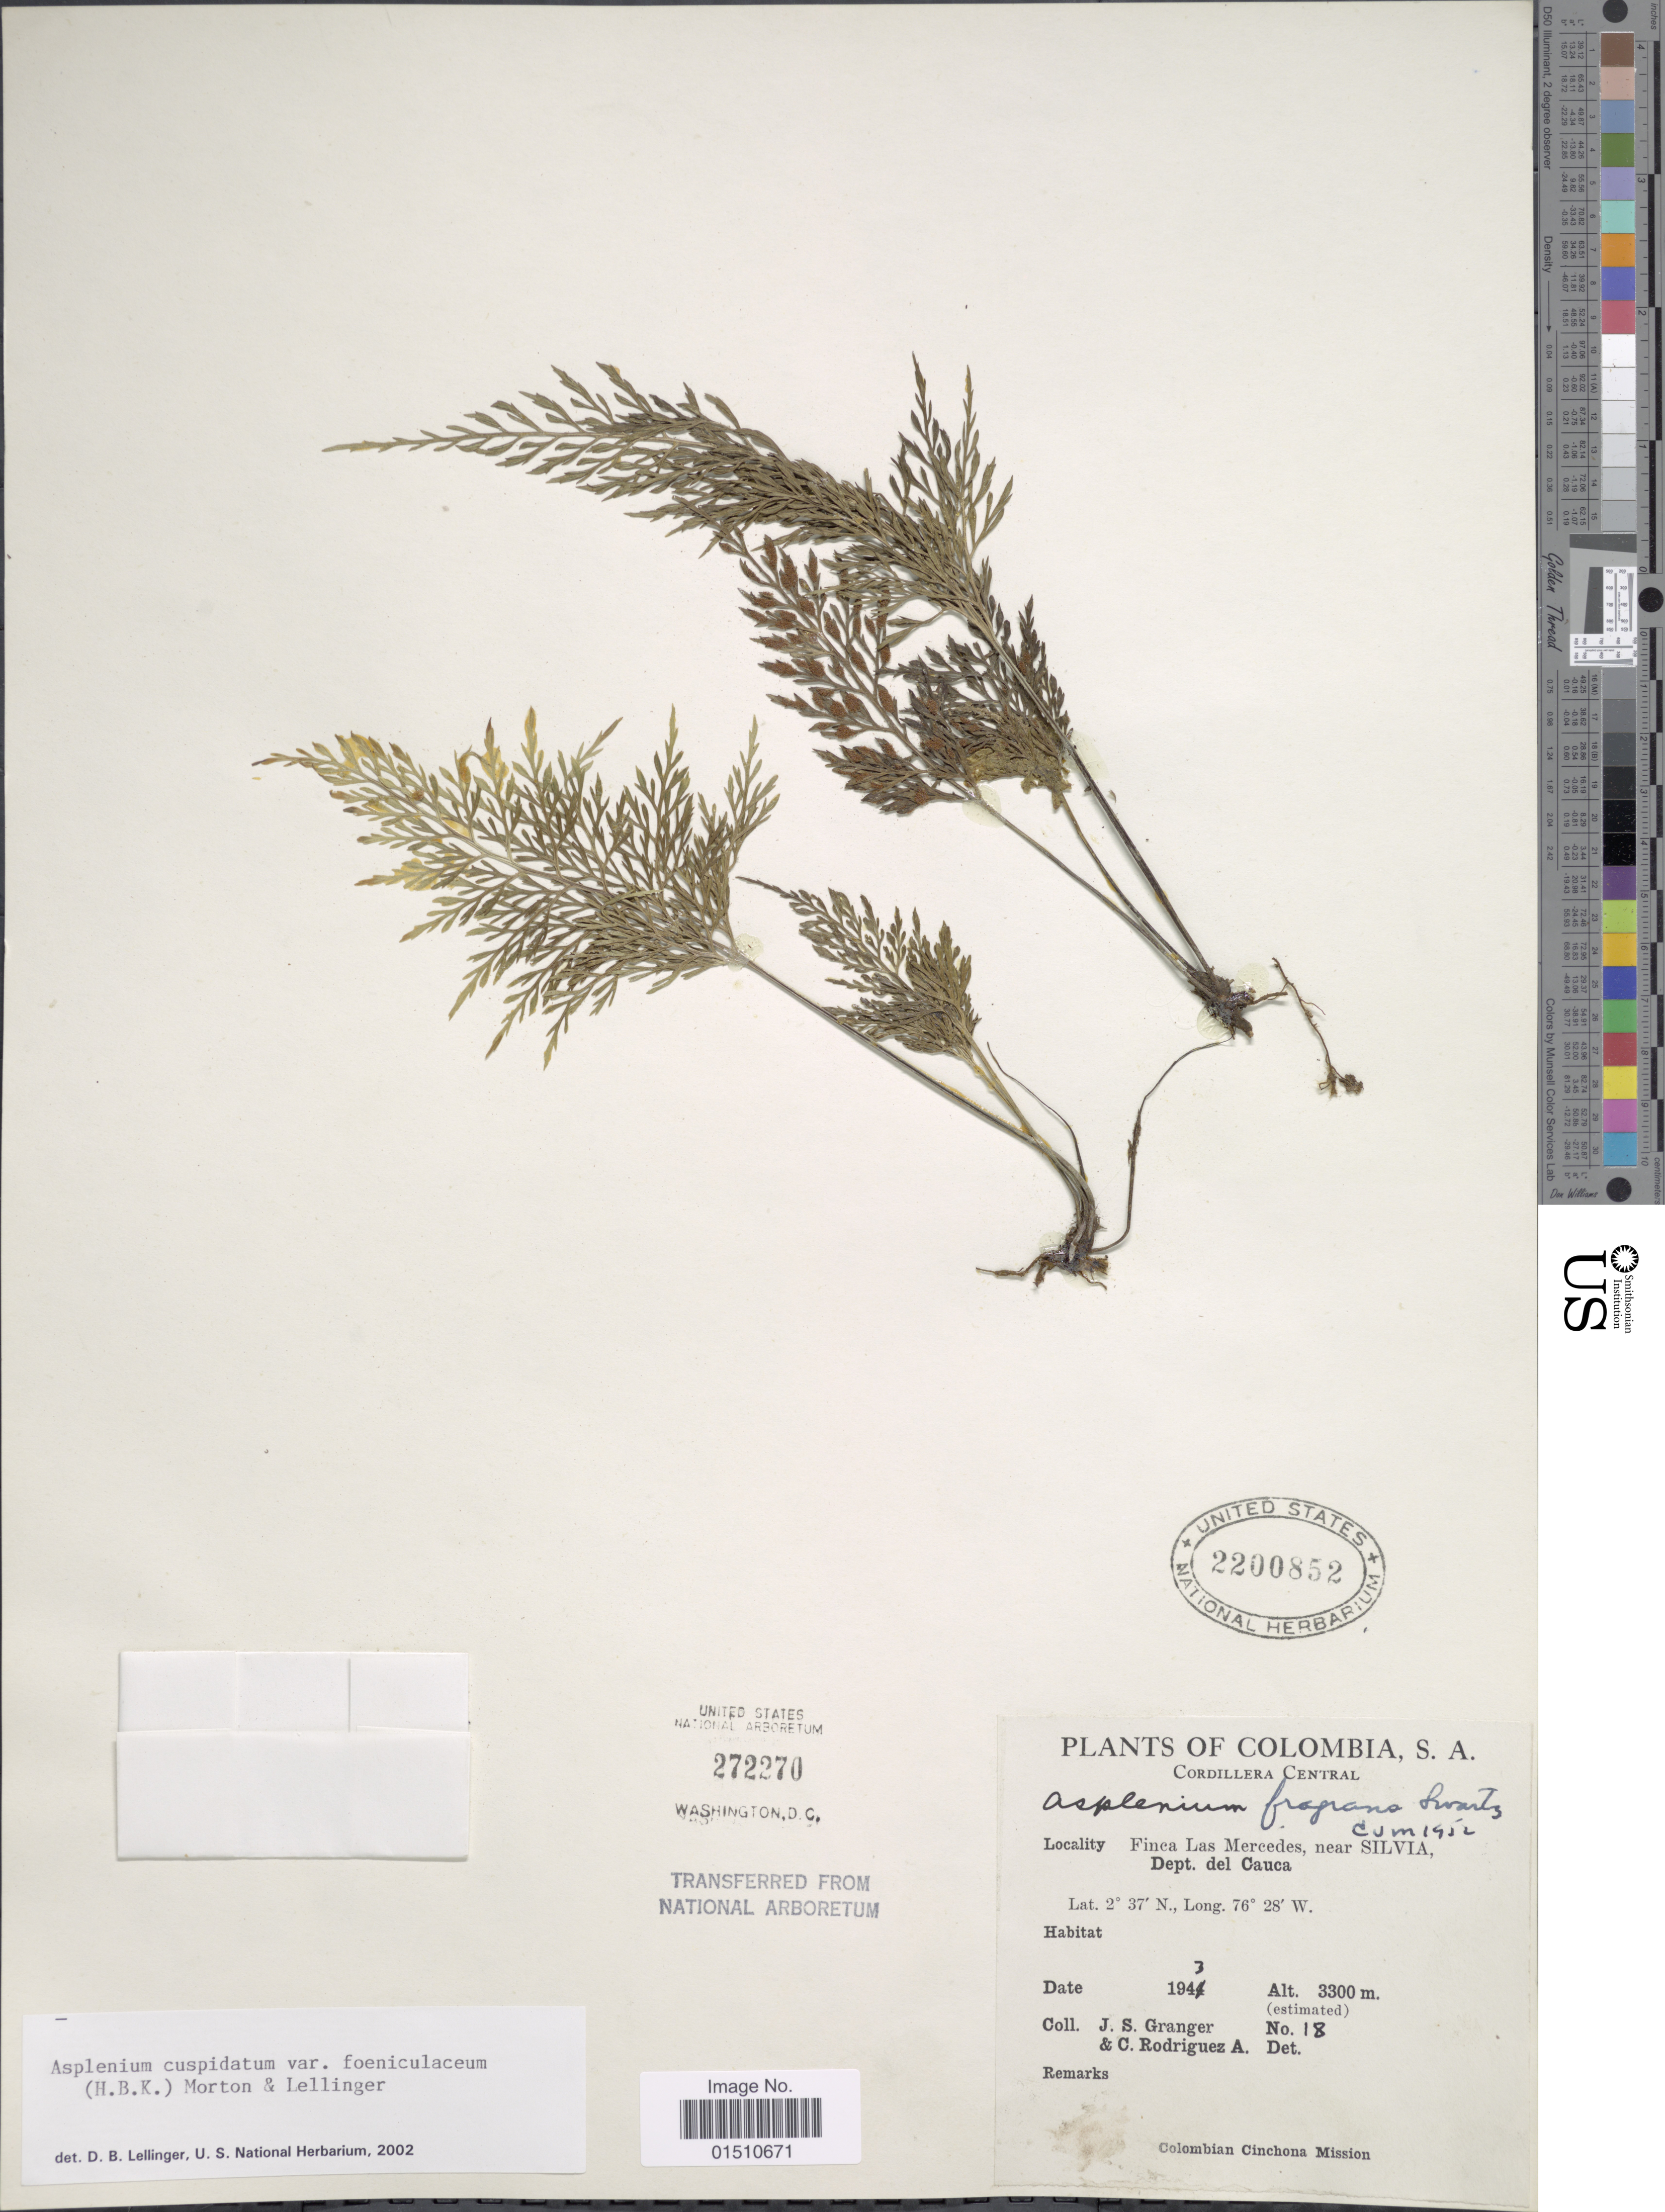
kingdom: Plantae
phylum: Tracheophyta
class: Polypodiopsida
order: Polypodiales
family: Aspleniaceae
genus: Asplenium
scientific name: Asplenium cuspidatum var. foeniculaceum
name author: (Kunth) C.V. Morton & Lellinger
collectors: J. Granger & C. Rodriguez-A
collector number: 18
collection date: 1943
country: Colombia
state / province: Cauca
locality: Colombia, S.A., Cordillera Central, Finca Las Mercedes, near Silvia, Dept. del Cauca.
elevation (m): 3300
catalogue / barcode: US 2200852